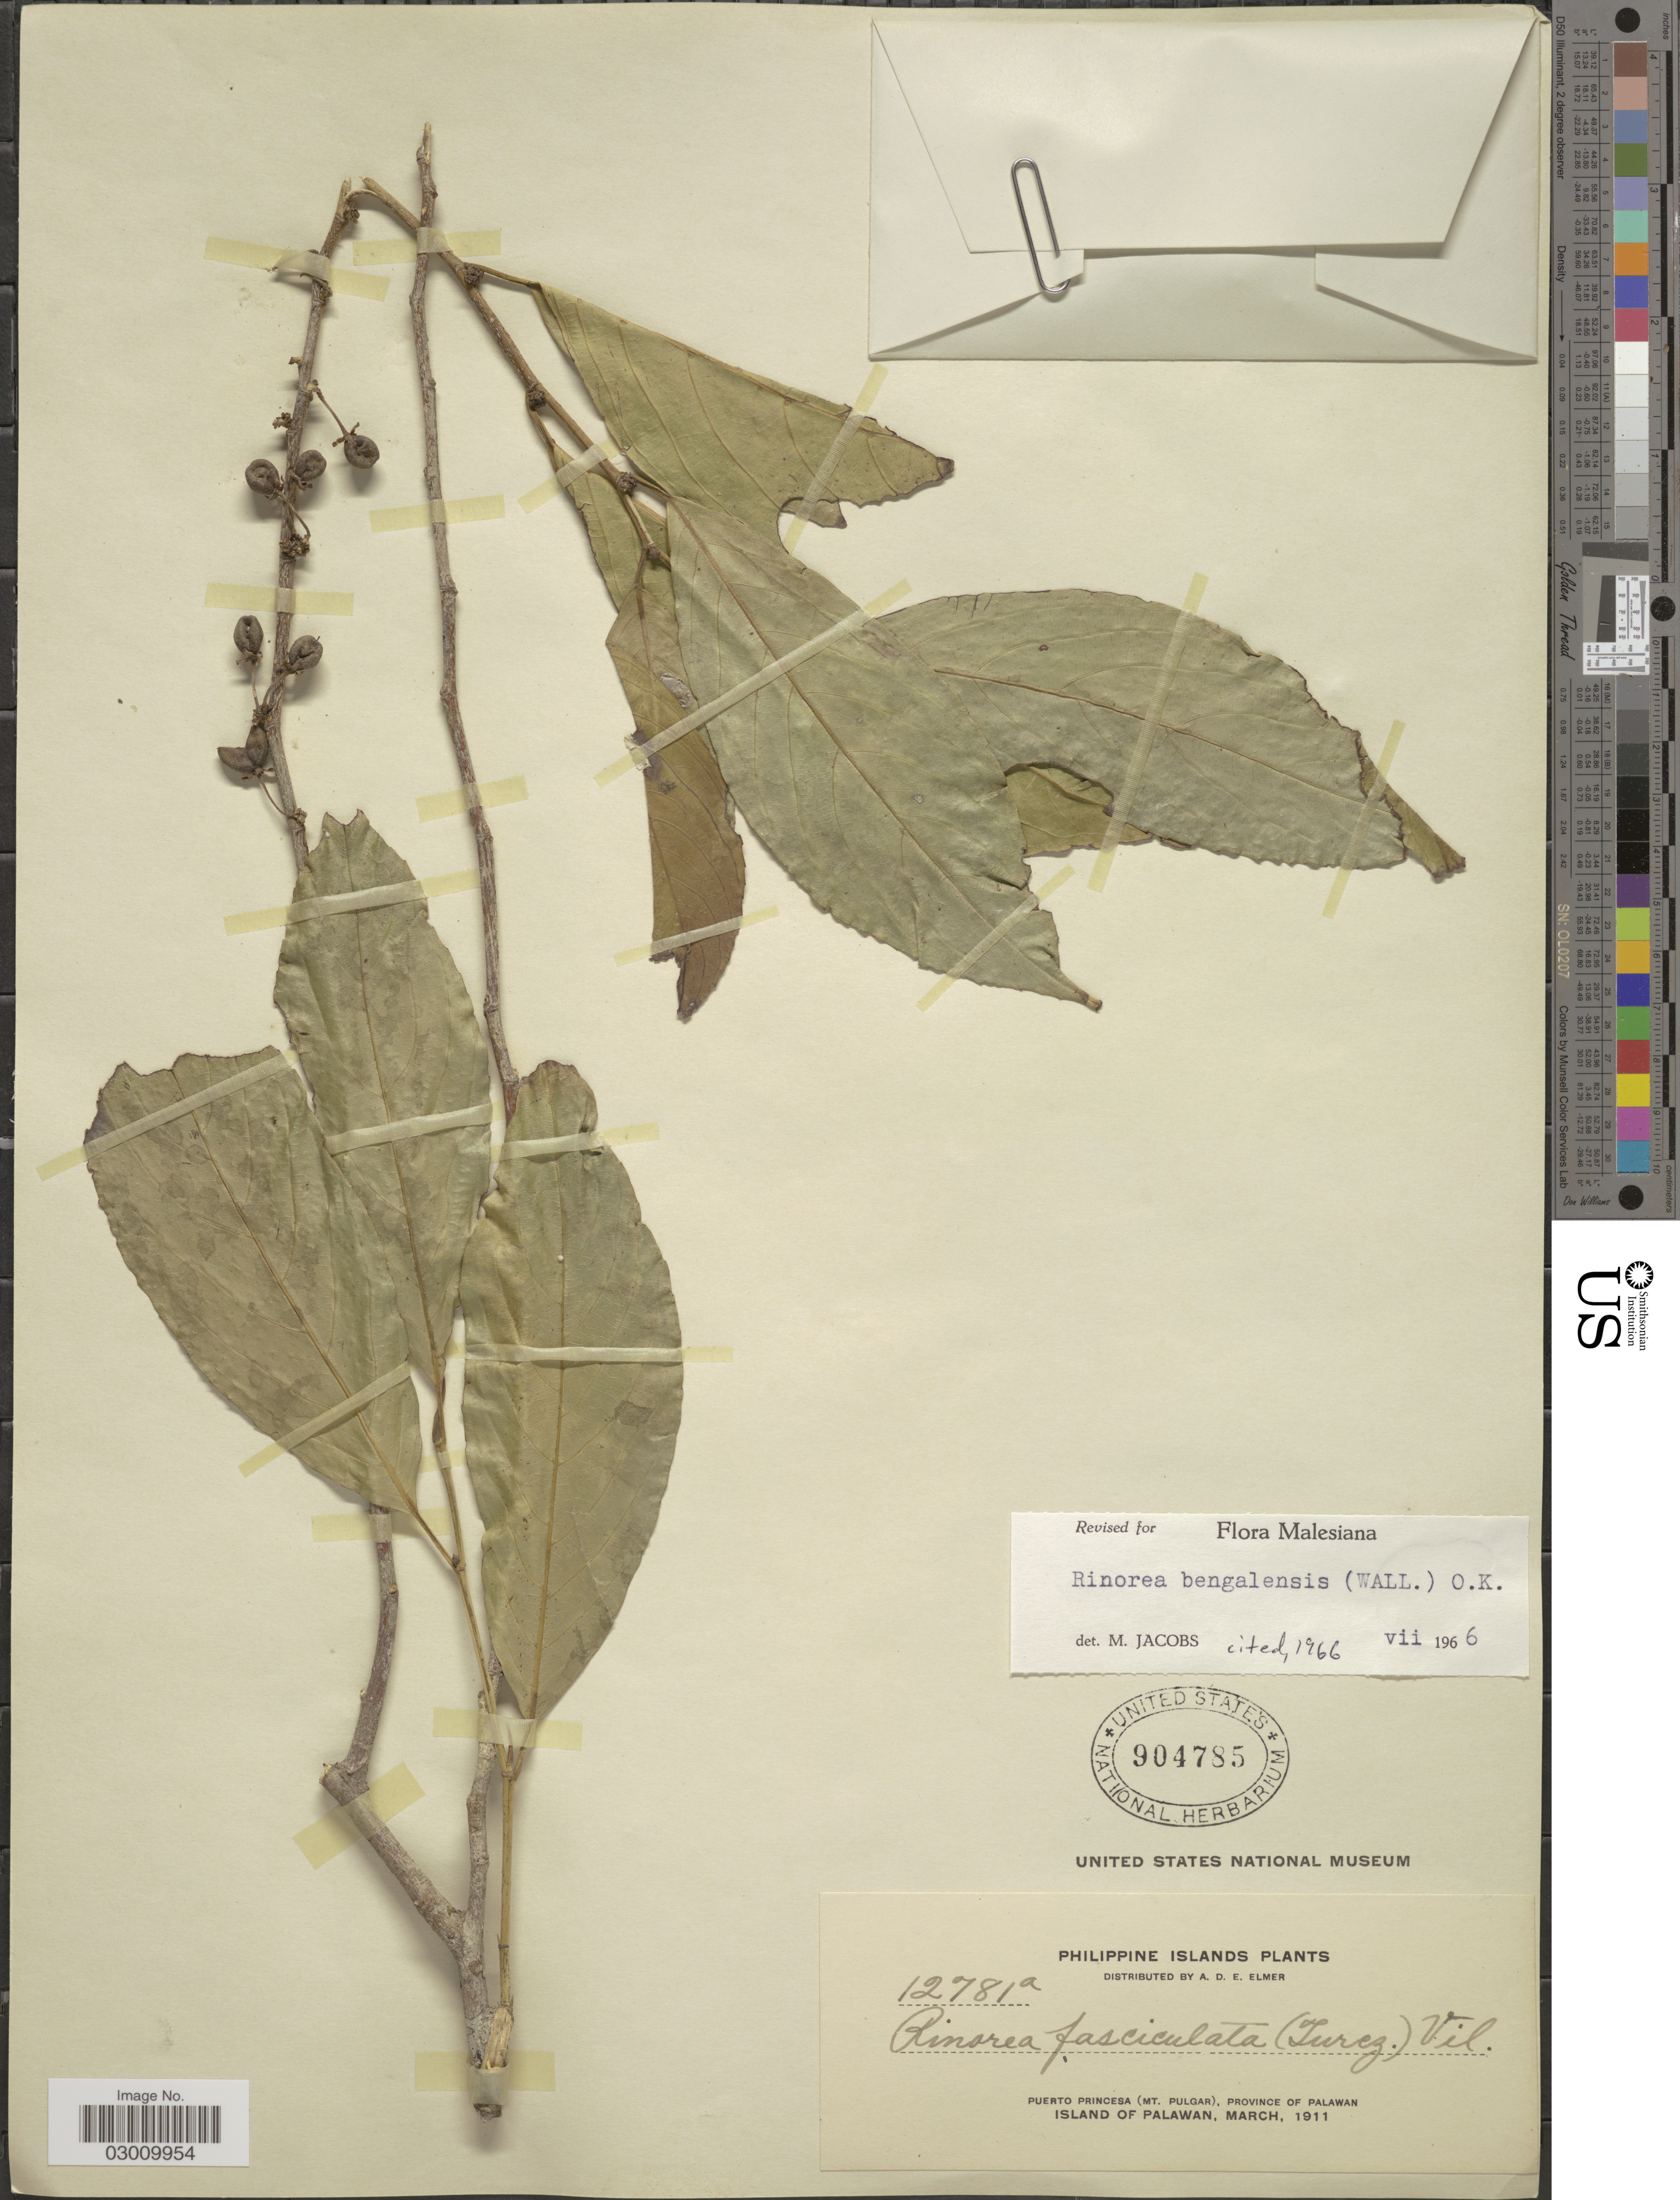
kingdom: Plantae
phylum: Tracheophyta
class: Magnoliopsida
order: Malpighiales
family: Violaceae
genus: Rinorea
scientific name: Rinorea bengalensis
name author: (Wall.) Kuntze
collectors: A. D. E. Elmer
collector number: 12781a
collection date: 1911-03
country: Philippines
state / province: Mimaropa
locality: Puerto Princesa (Mt. Pulgar), Province of Palawan, Island of Palawan.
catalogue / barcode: US 904785